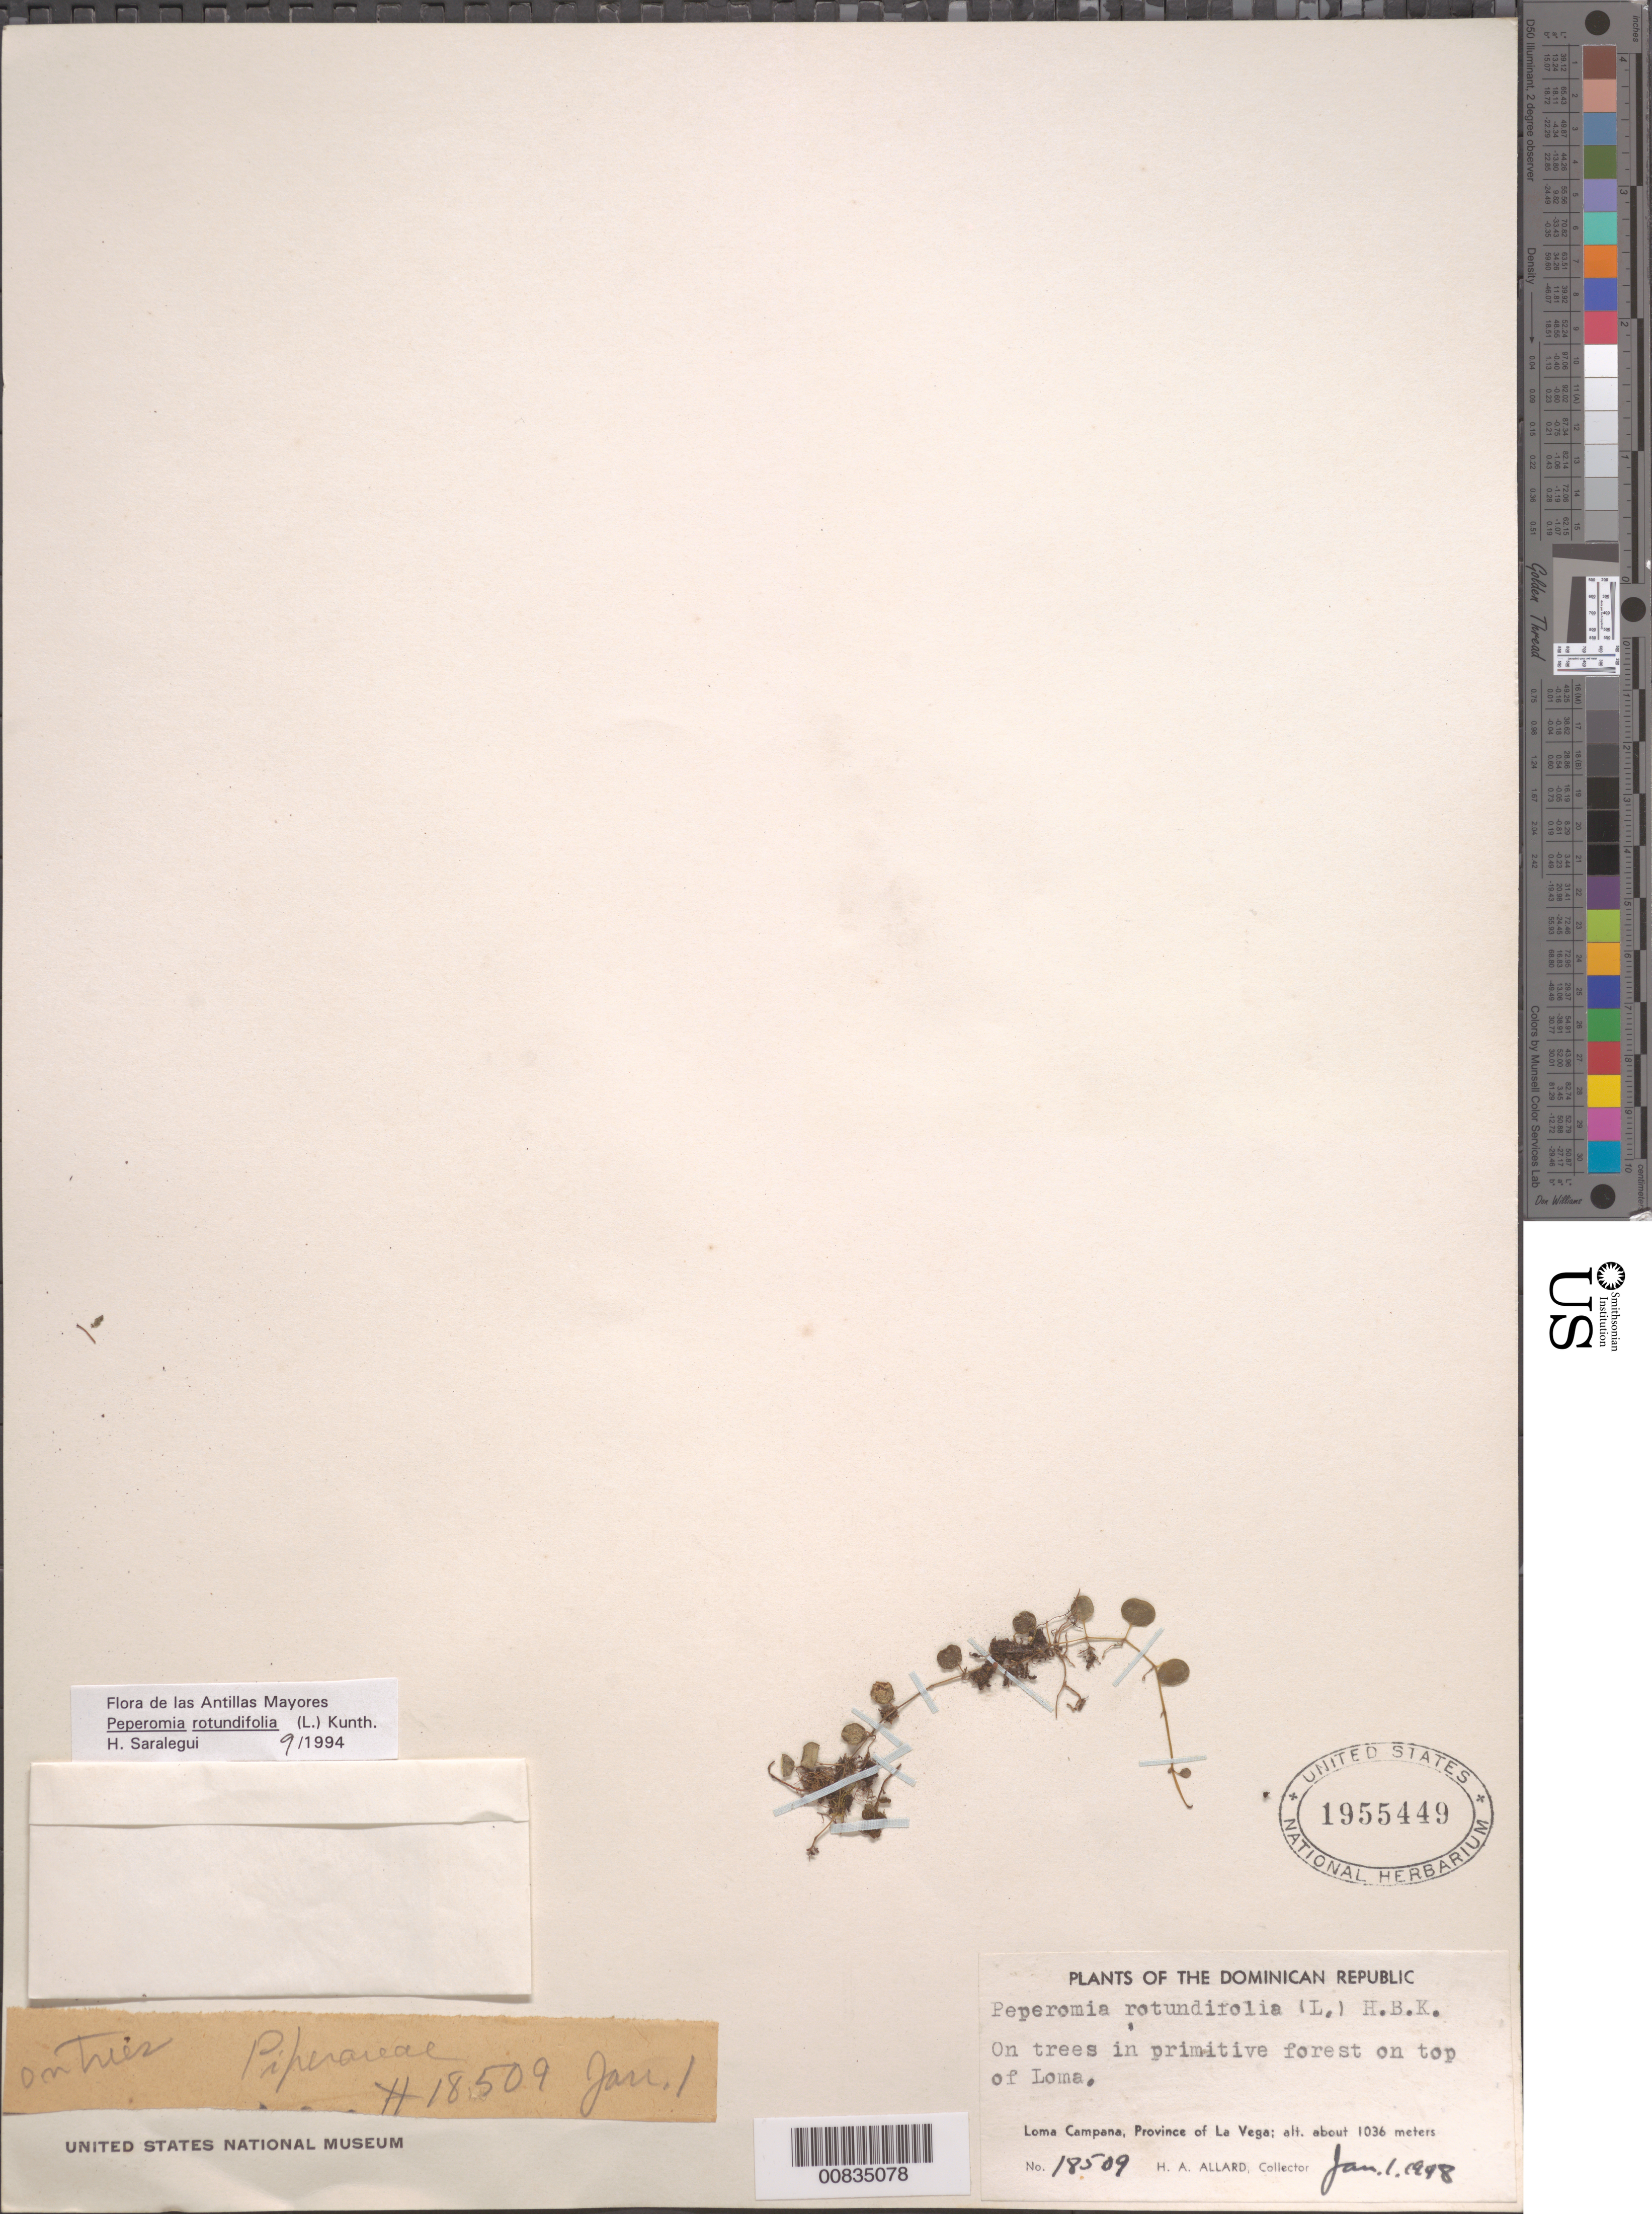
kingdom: Plantae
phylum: Tracheophyta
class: Magnoliopsida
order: Piperales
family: Piperaceae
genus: Peperomia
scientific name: Peperomia rotundifolia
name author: (L.) Kunth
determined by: Saralegui Boza, H., (HAJB), Jardin Botanico Nacional (Habana)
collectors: H. A. Allard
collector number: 18509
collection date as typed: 01 Jan 1948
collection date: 1948-01-01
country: Dominican Republic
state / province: La Vega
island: Hispaniola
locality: Loma Campana. On top of Loma.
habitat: On trees in primitive forest.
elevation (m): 1036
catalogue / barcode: US 1955449